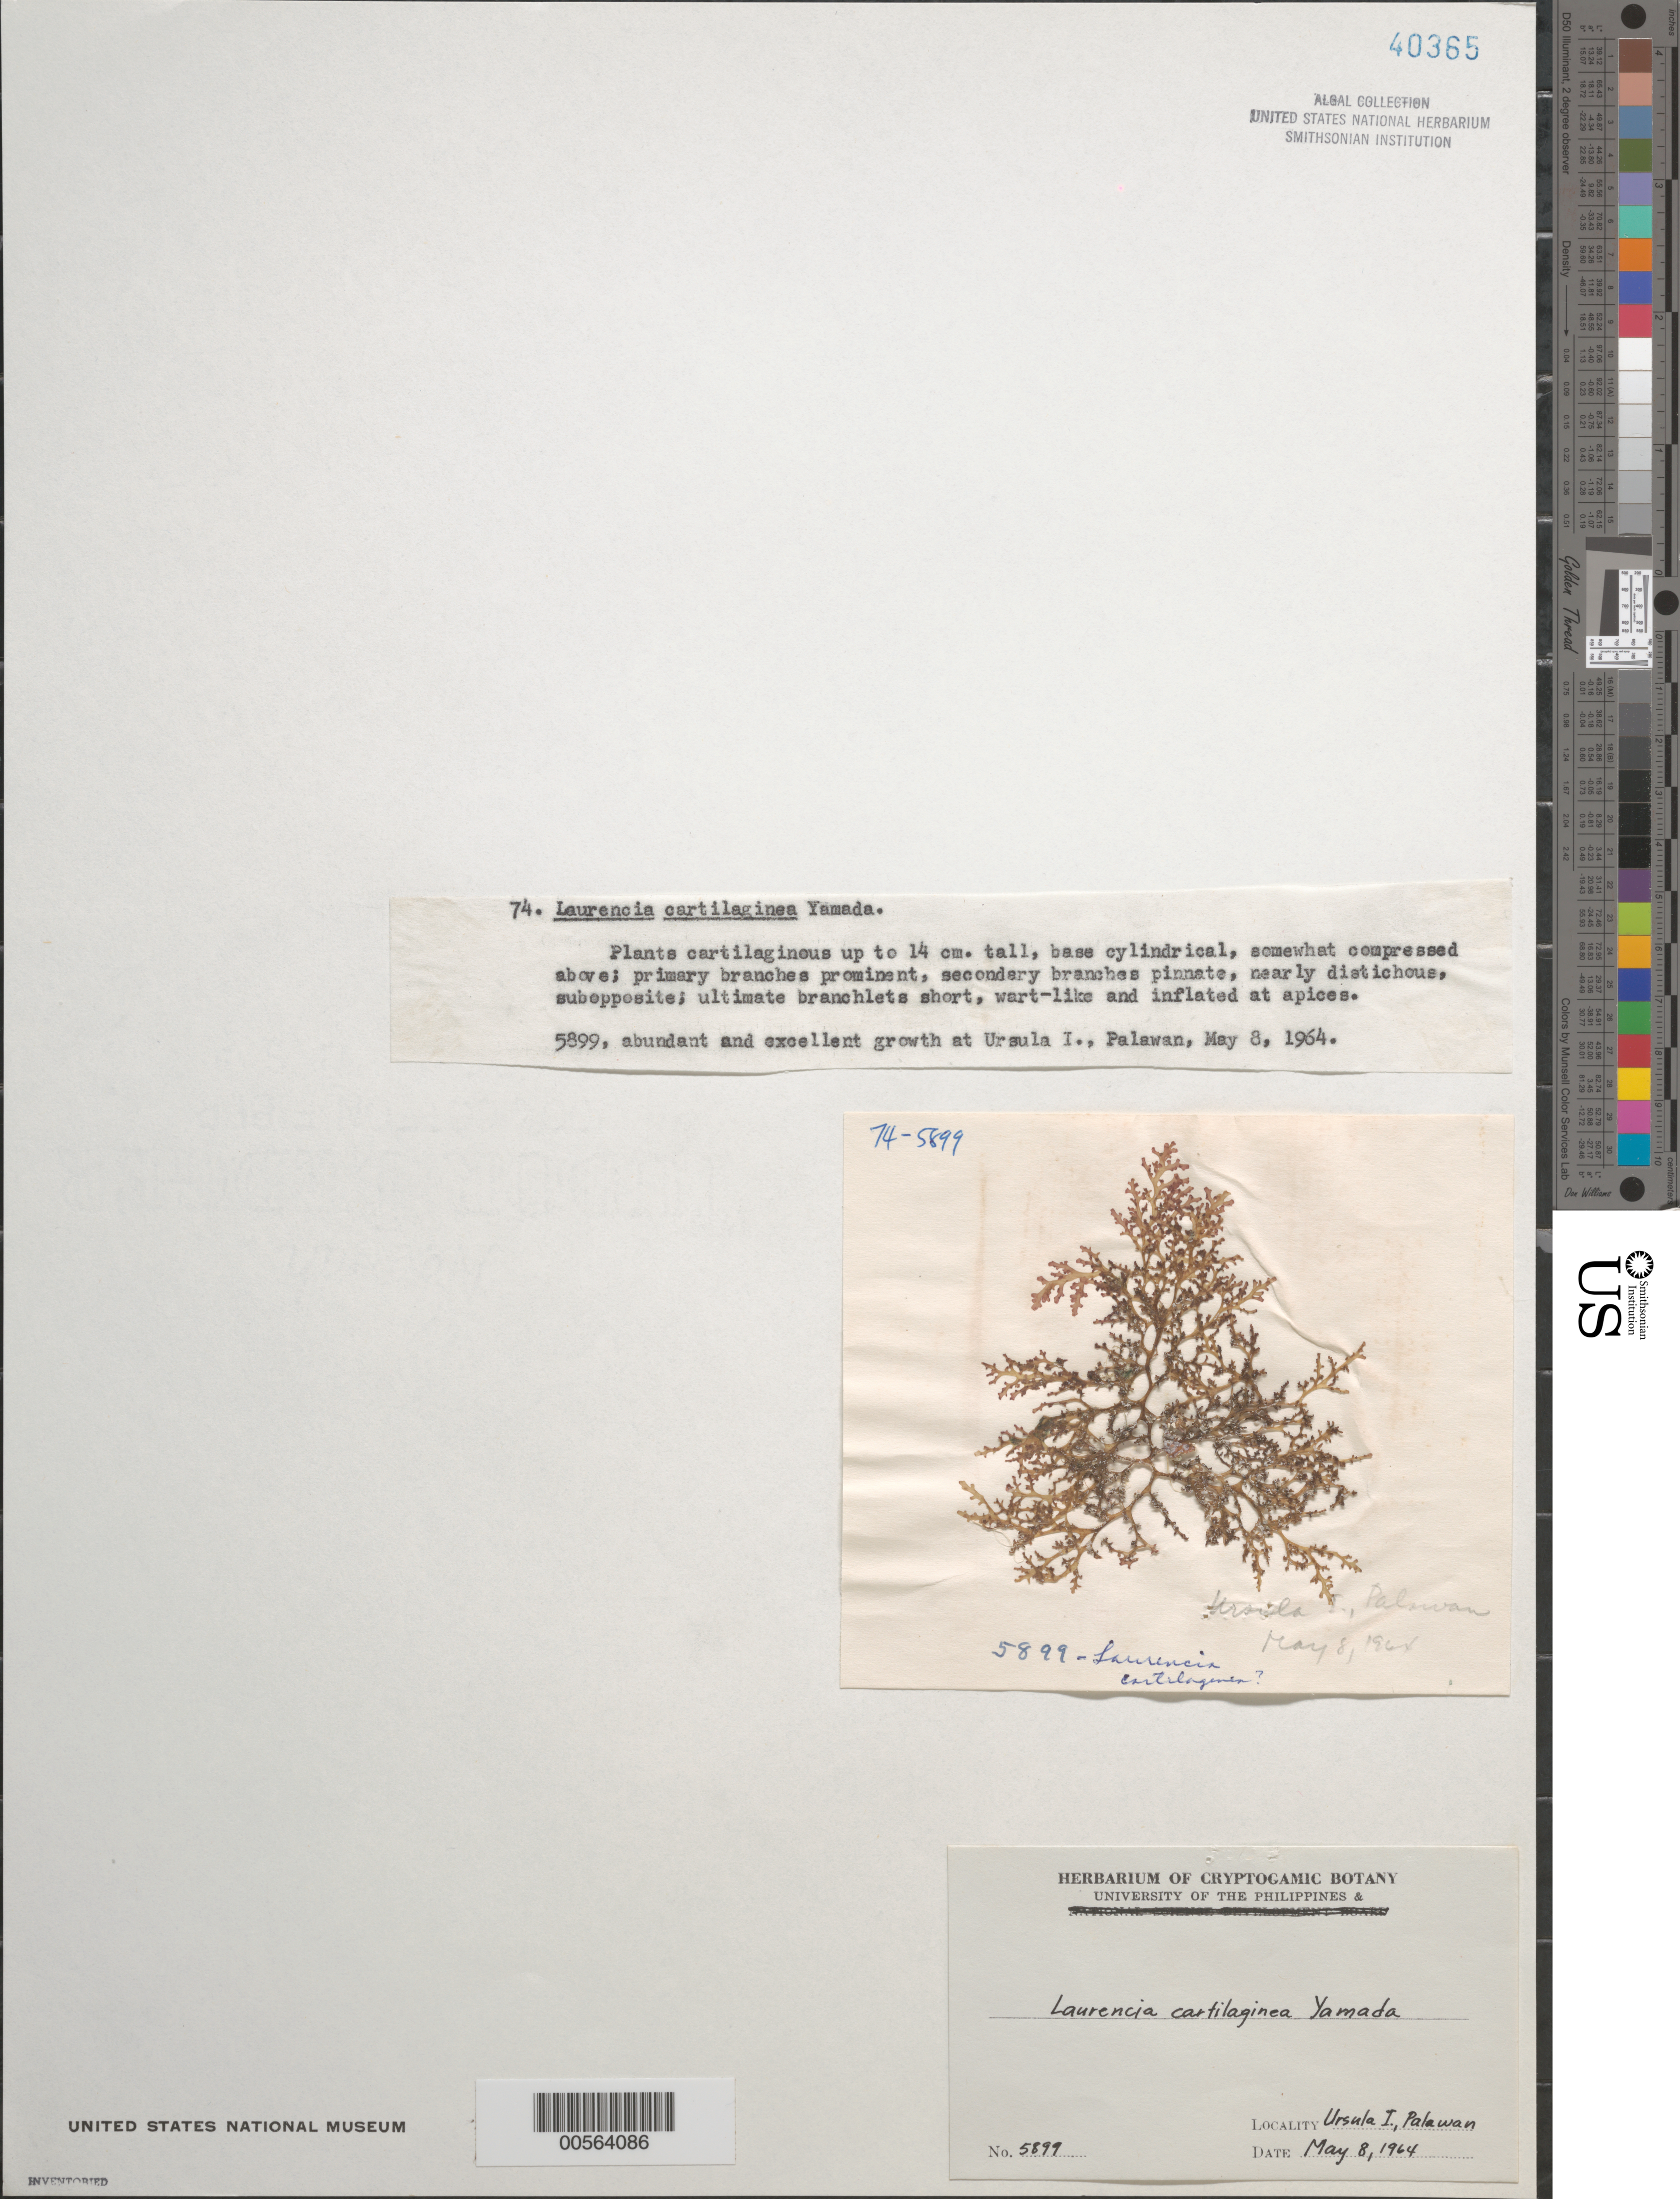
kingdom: Plantae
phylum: Rhodophyta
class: Florideophyceae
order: Ceramiales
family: Rhodomelaceae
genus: Chondrophycus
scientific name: Chondrophycus cartilaginea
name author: (C. Agardh) Garbary & J.T. Harper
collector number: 5899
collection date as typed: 08 May 1964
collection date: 1964-05-08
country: Philippines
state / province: Mimaropa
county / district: Palawan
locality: Ursula island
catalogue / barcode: US 40365